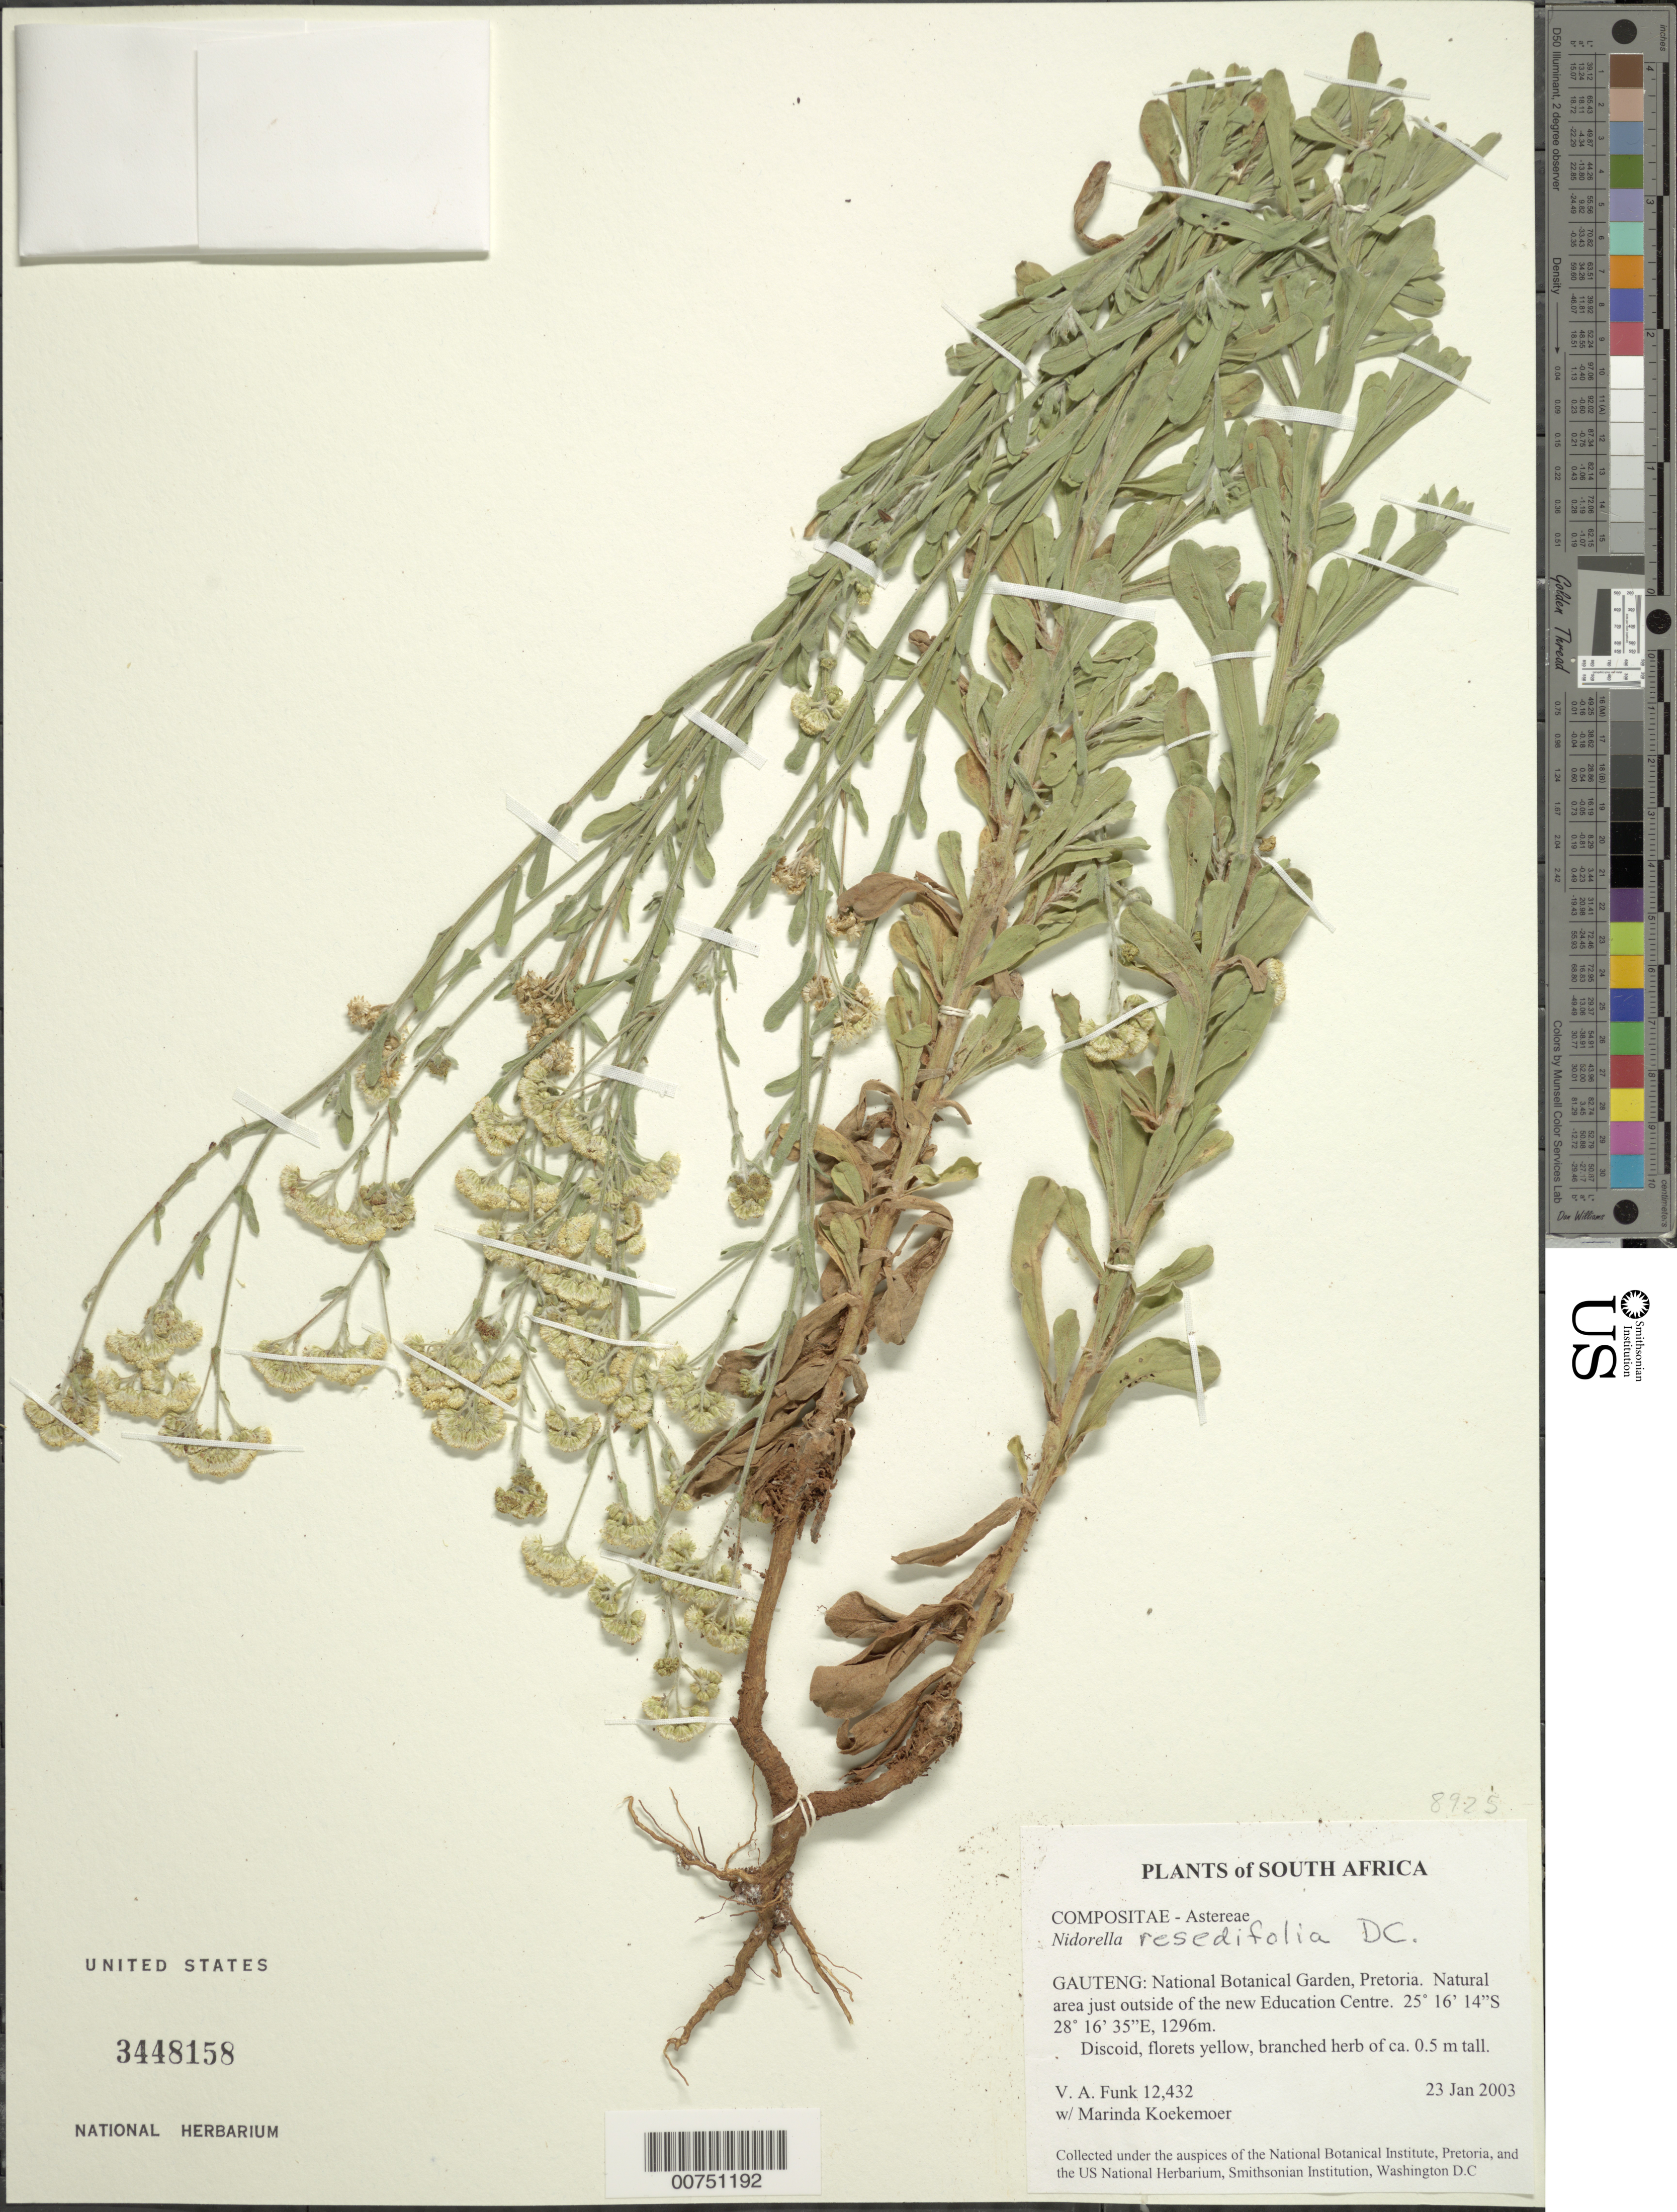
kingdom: Plantae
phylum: Tracheophyta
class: Magnoliopsida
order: Asterales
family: Asteraceae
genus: Nidorella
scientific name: Nidorella resedifolia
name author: DC.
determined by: Funk, Vicki A., (BOT), Smithsonian Institution - National Museum of Natural History (UNITED STATES)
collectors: V. Funk & M. Koekemoer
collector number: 12432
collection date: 2003-01-23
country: South Africa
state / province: Gauteng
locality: Pretoria, National Botanical Garden, just outside new Education Center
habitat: Natural area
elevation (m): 1296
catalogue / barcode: US 3448158